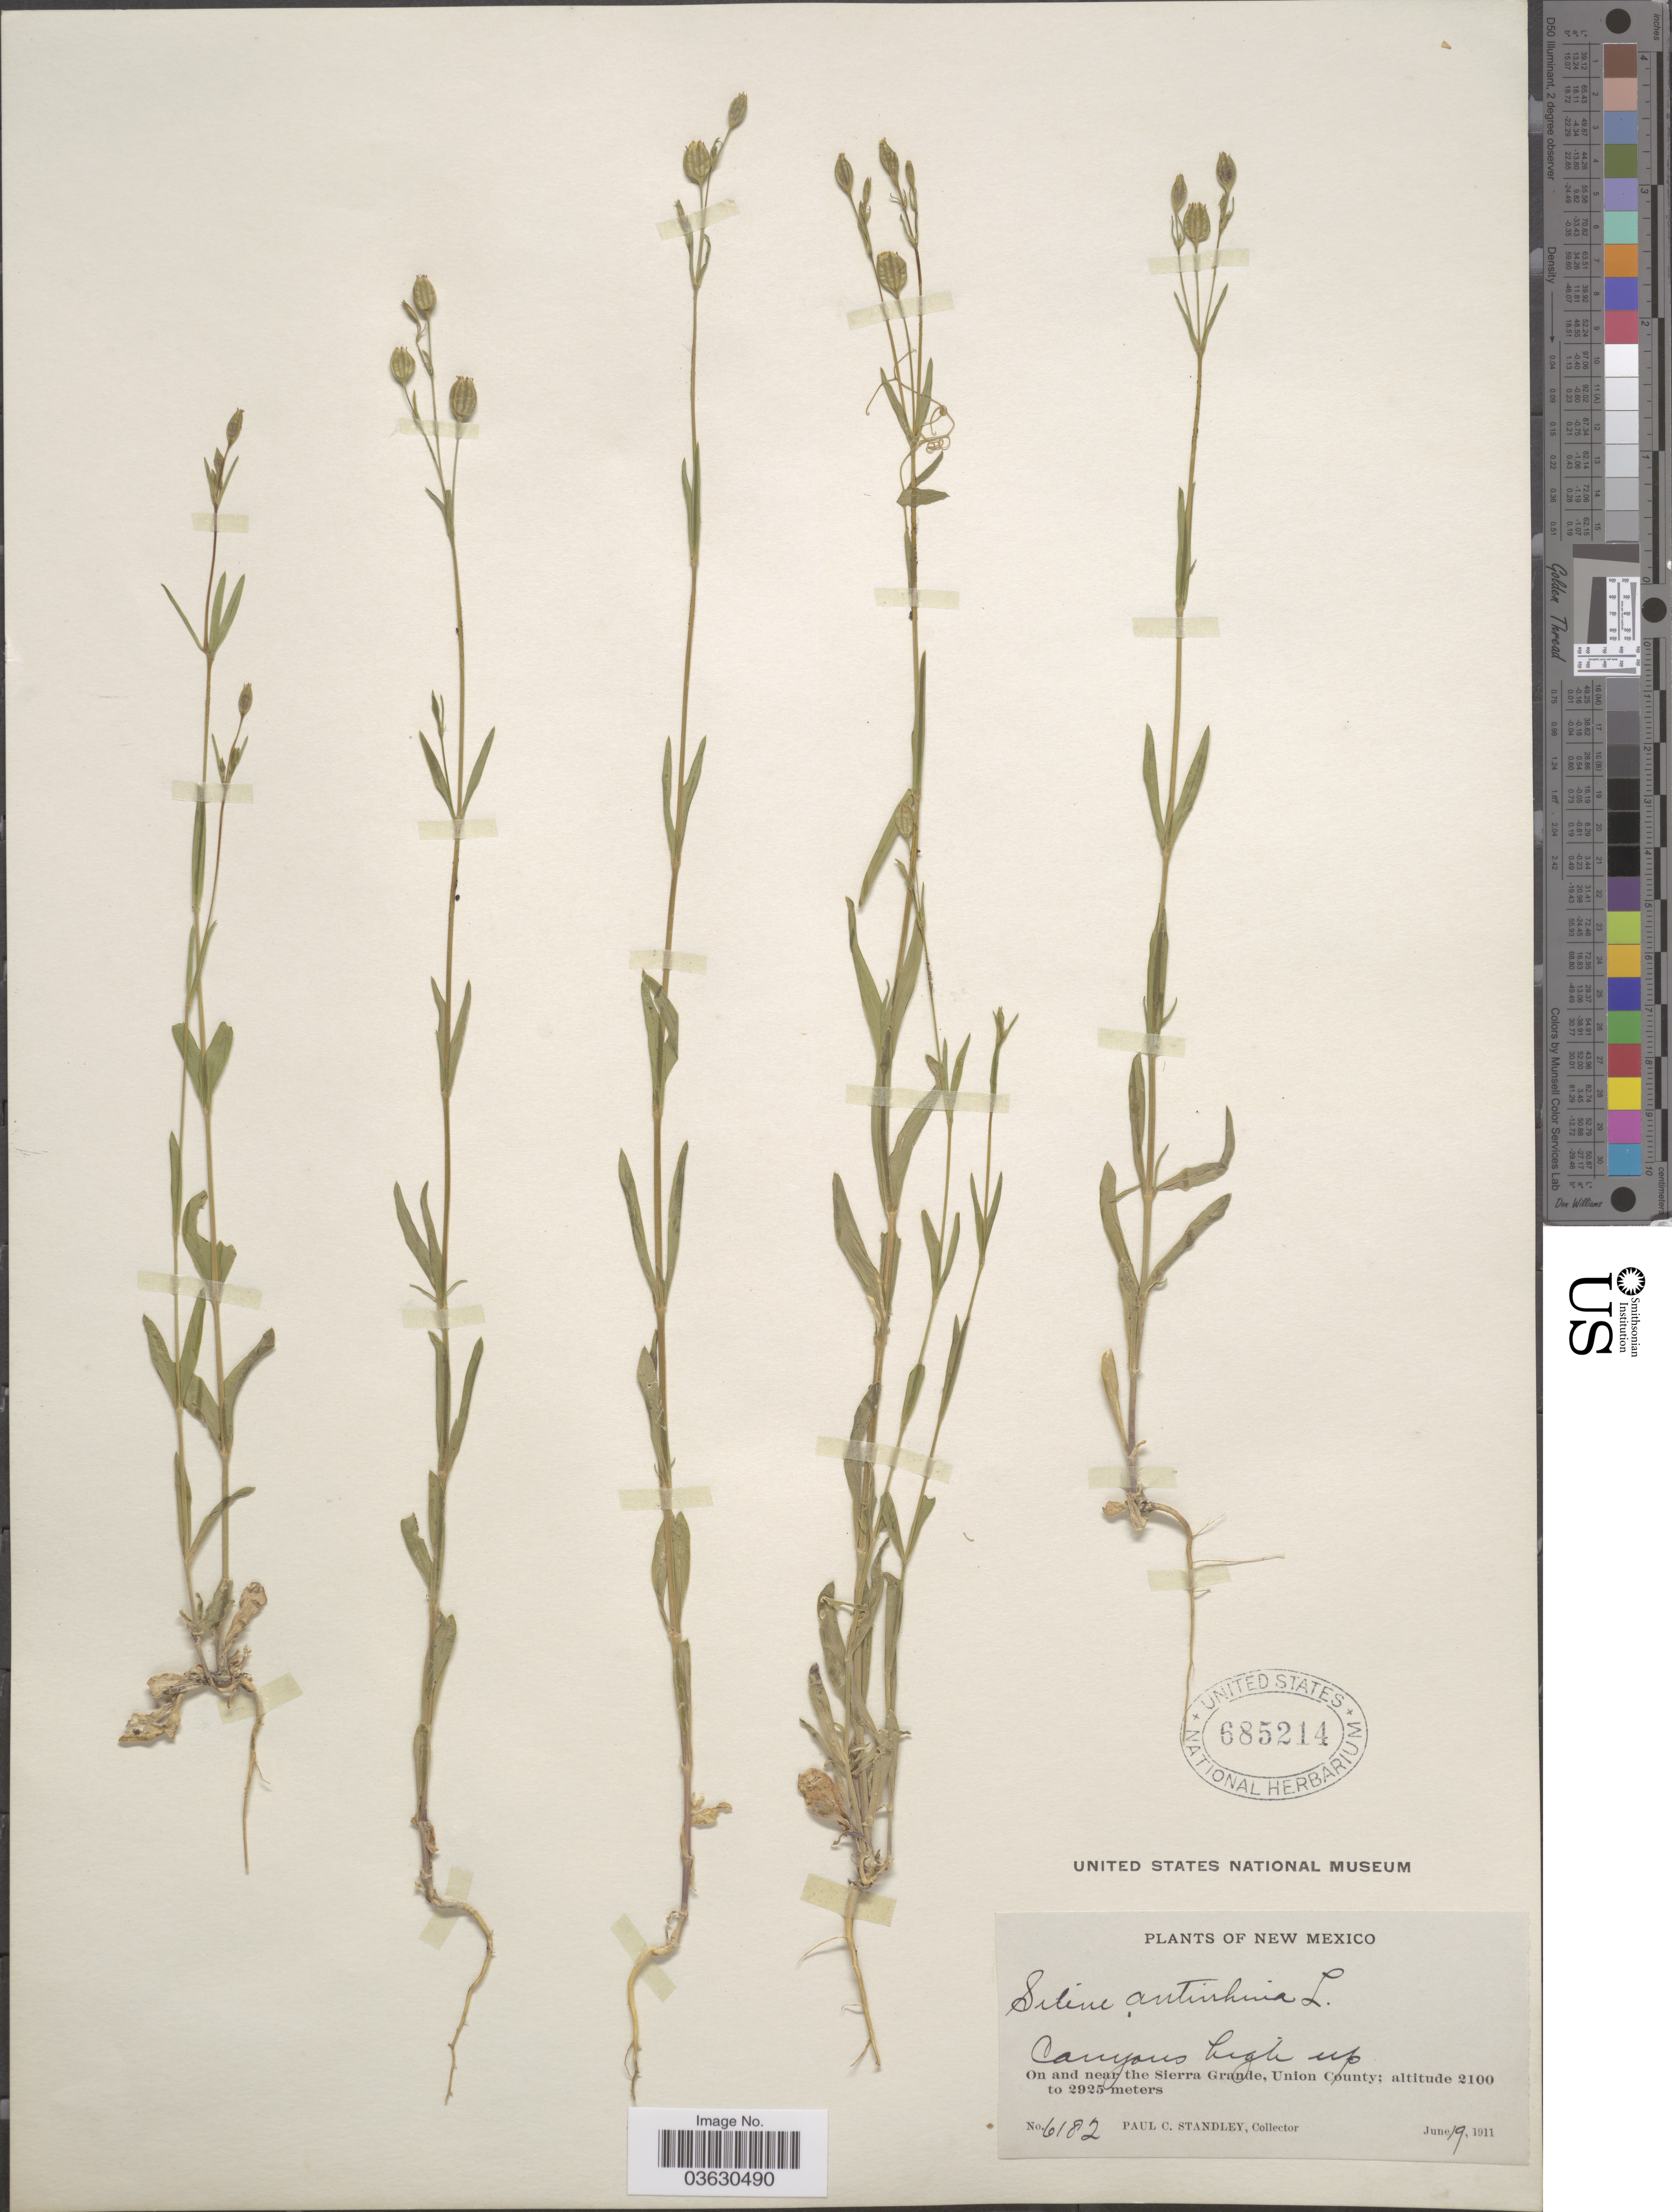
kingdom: Plantae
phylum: Tracheophyta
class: Magnoliopsida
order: Caryophyllales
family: Caryophyllaceae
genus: Silene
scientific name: Silene antirrhina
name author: L.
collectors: P. C. Standley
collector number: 6182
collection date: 1911-06-19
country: United States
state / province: New Mexico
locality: On and near the Sierra Grande, Union County.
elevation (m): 2100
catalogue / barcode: US 685214